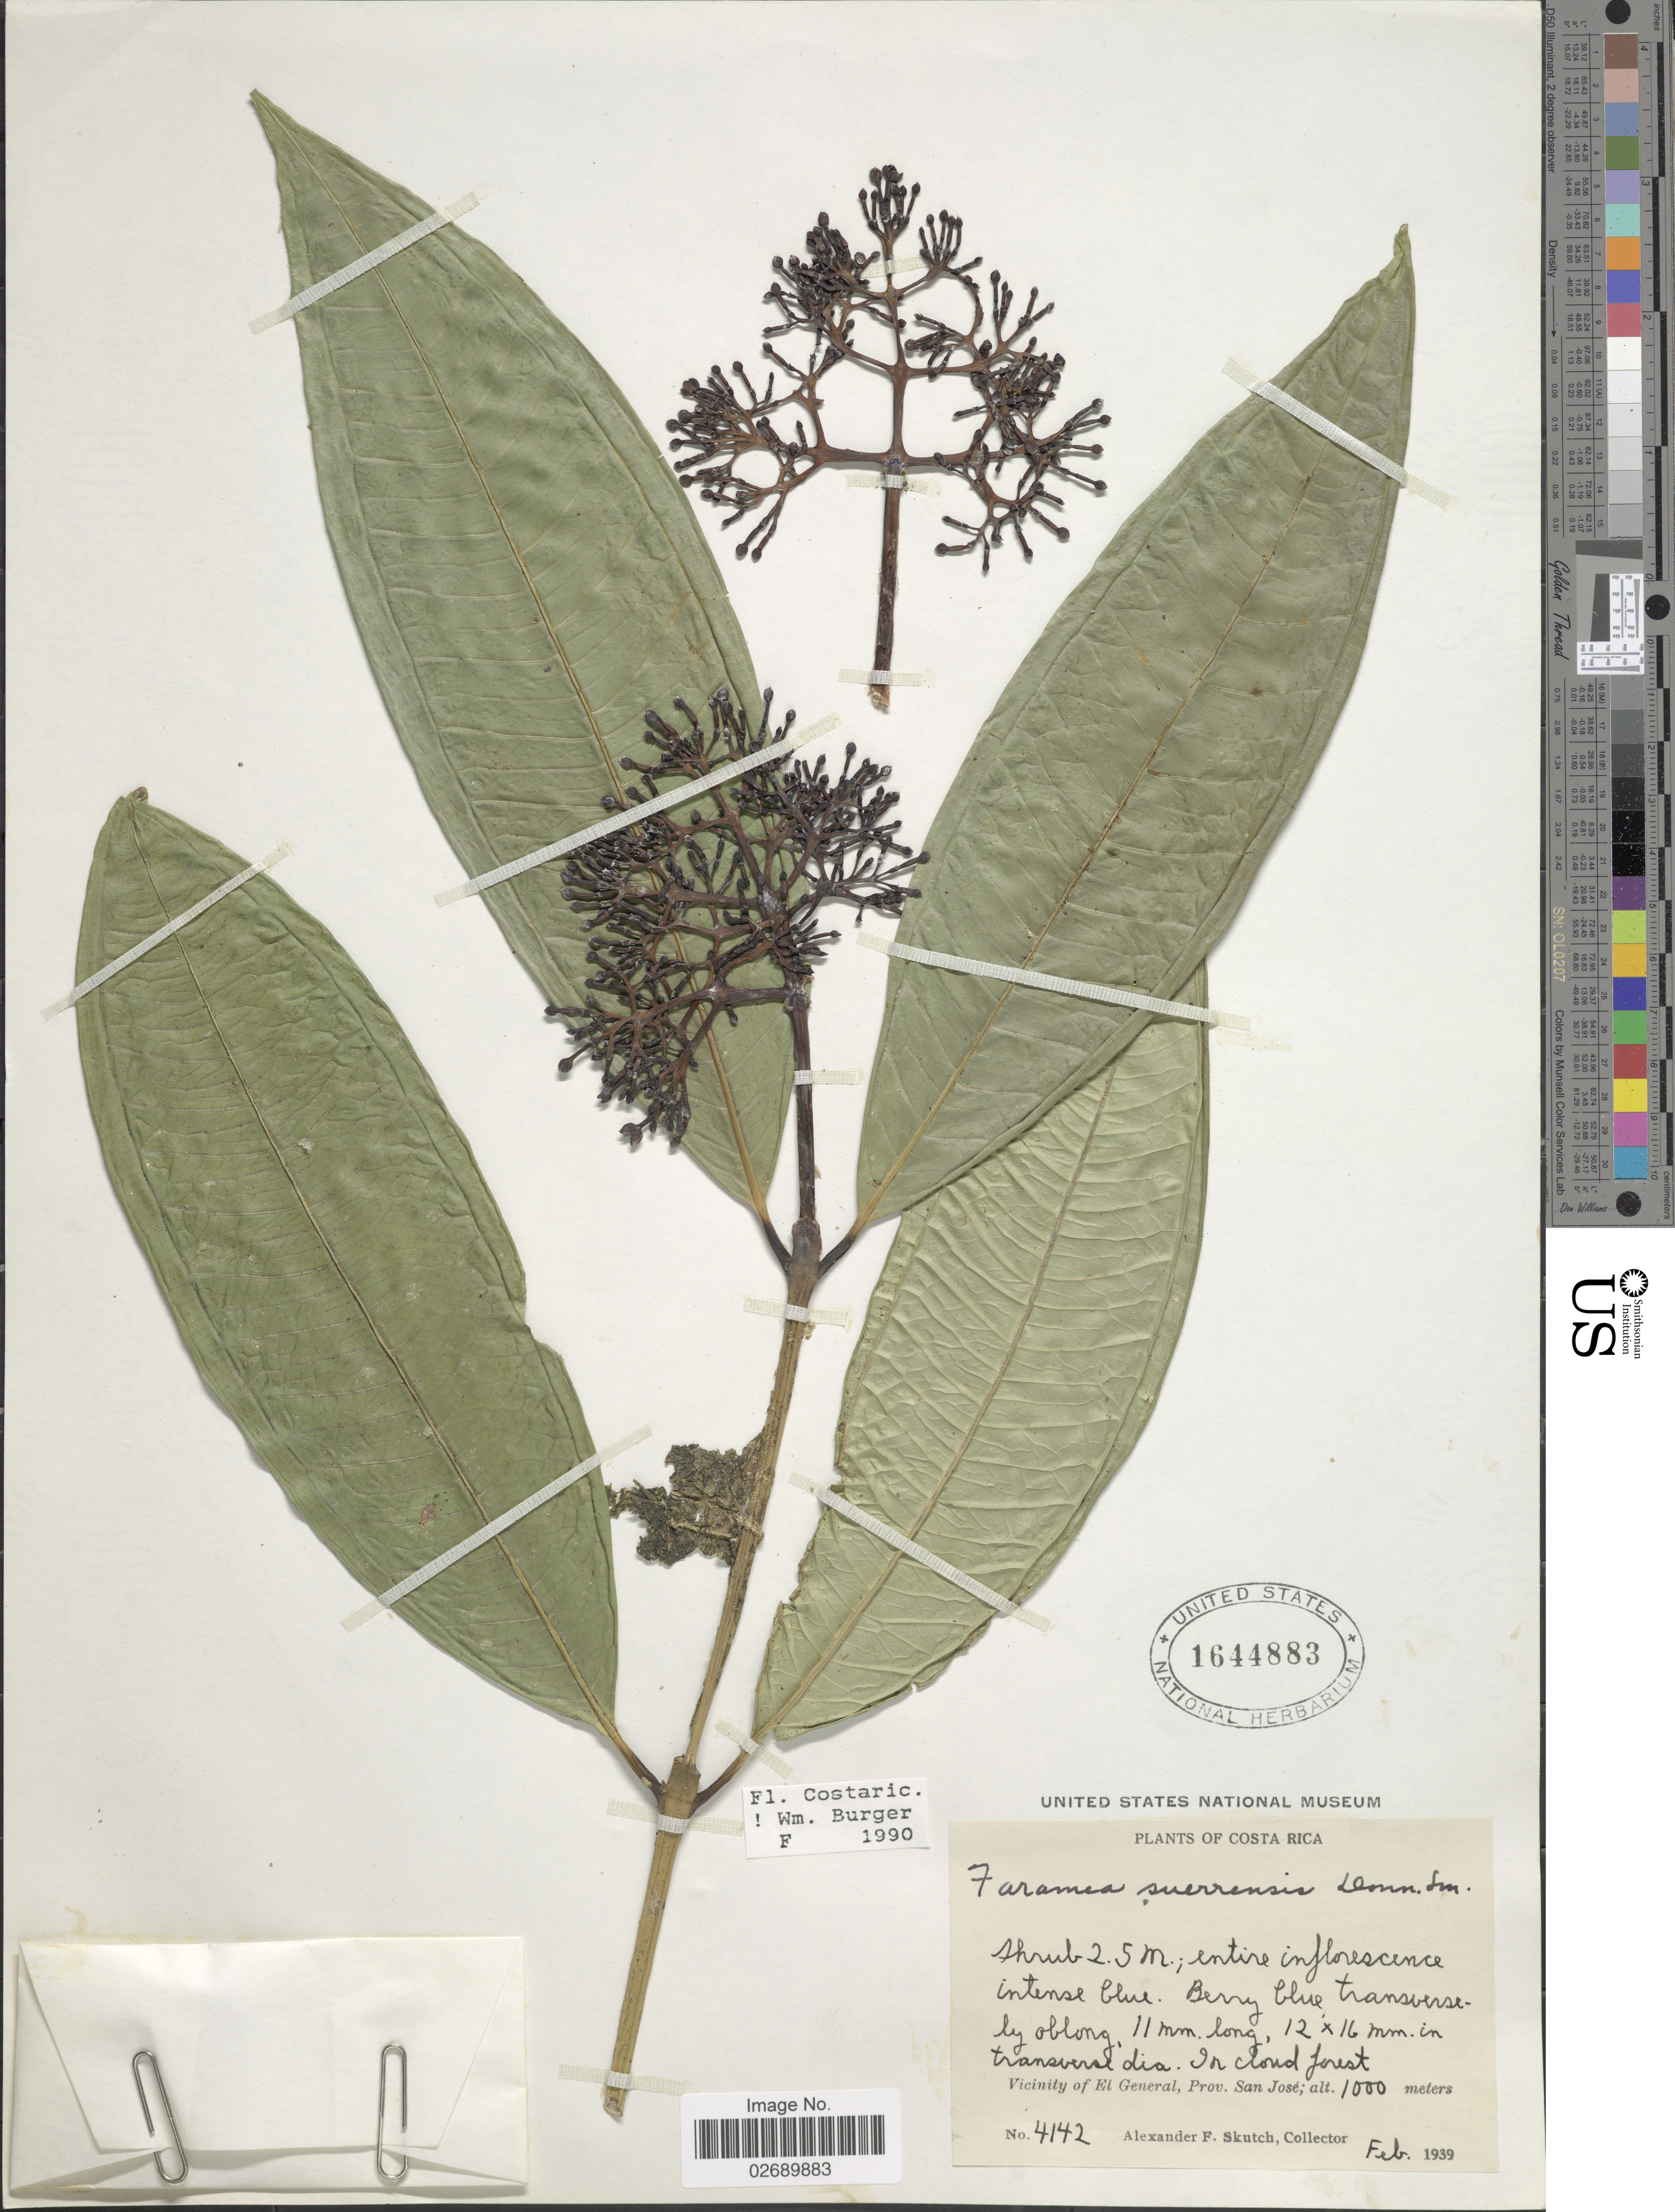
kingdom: Plantae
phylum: Tracheophyta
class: Magnoliopsida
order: Gentianales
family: Rubiaceae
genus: Faramea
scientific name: Faramea suerrensis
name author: (Donn. Sm.) Donn. Sm.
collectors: A. F. Skutch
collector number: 4142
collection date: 1939-02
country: Costa Rica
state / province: San José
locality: Vicinity of El General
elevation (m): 1000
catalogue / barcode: US 1644883